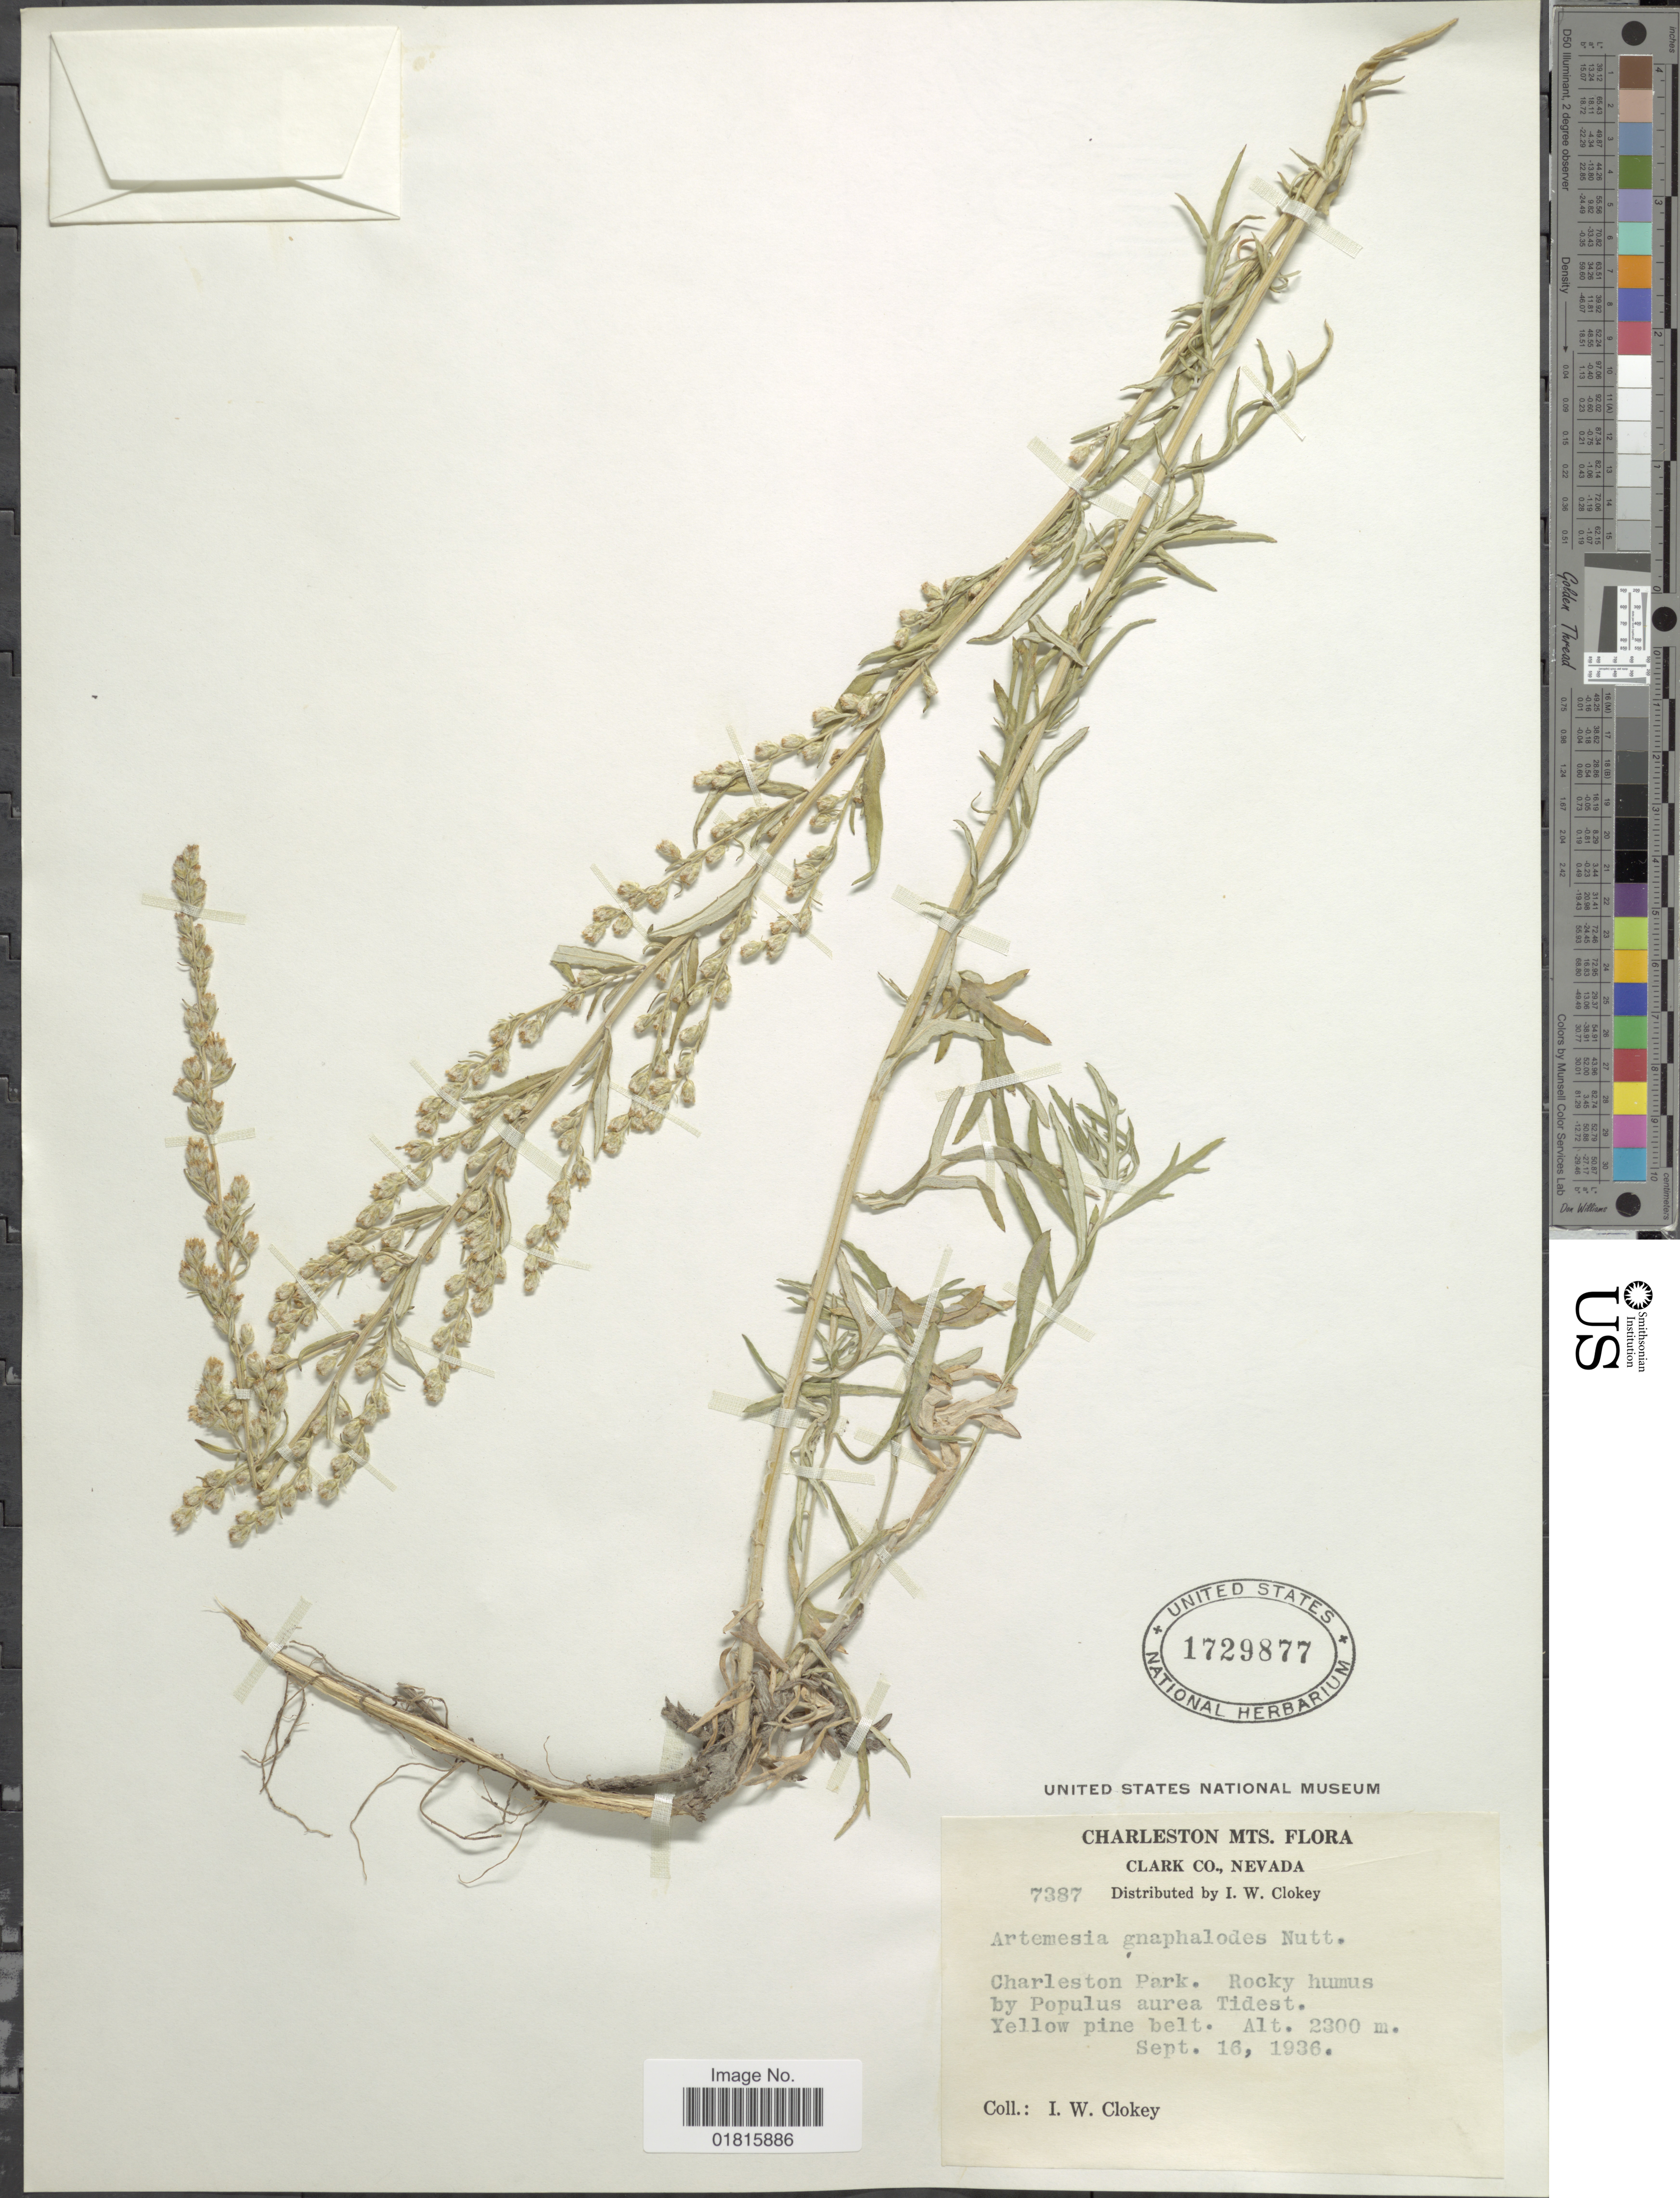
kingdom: Plantae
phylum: Tracheophyta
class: Magnoliopsida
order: Asterales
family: Asteraceae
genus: Artemisia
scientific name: Artemisia gnaphaloides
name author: Nutt.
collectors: I. W. Clokey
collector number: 7387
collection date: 1936-09-16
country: United States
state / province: Nevada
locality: Charleston Mts., Clark Co., Charleston Park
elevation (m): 2300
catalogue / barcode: US 1729877